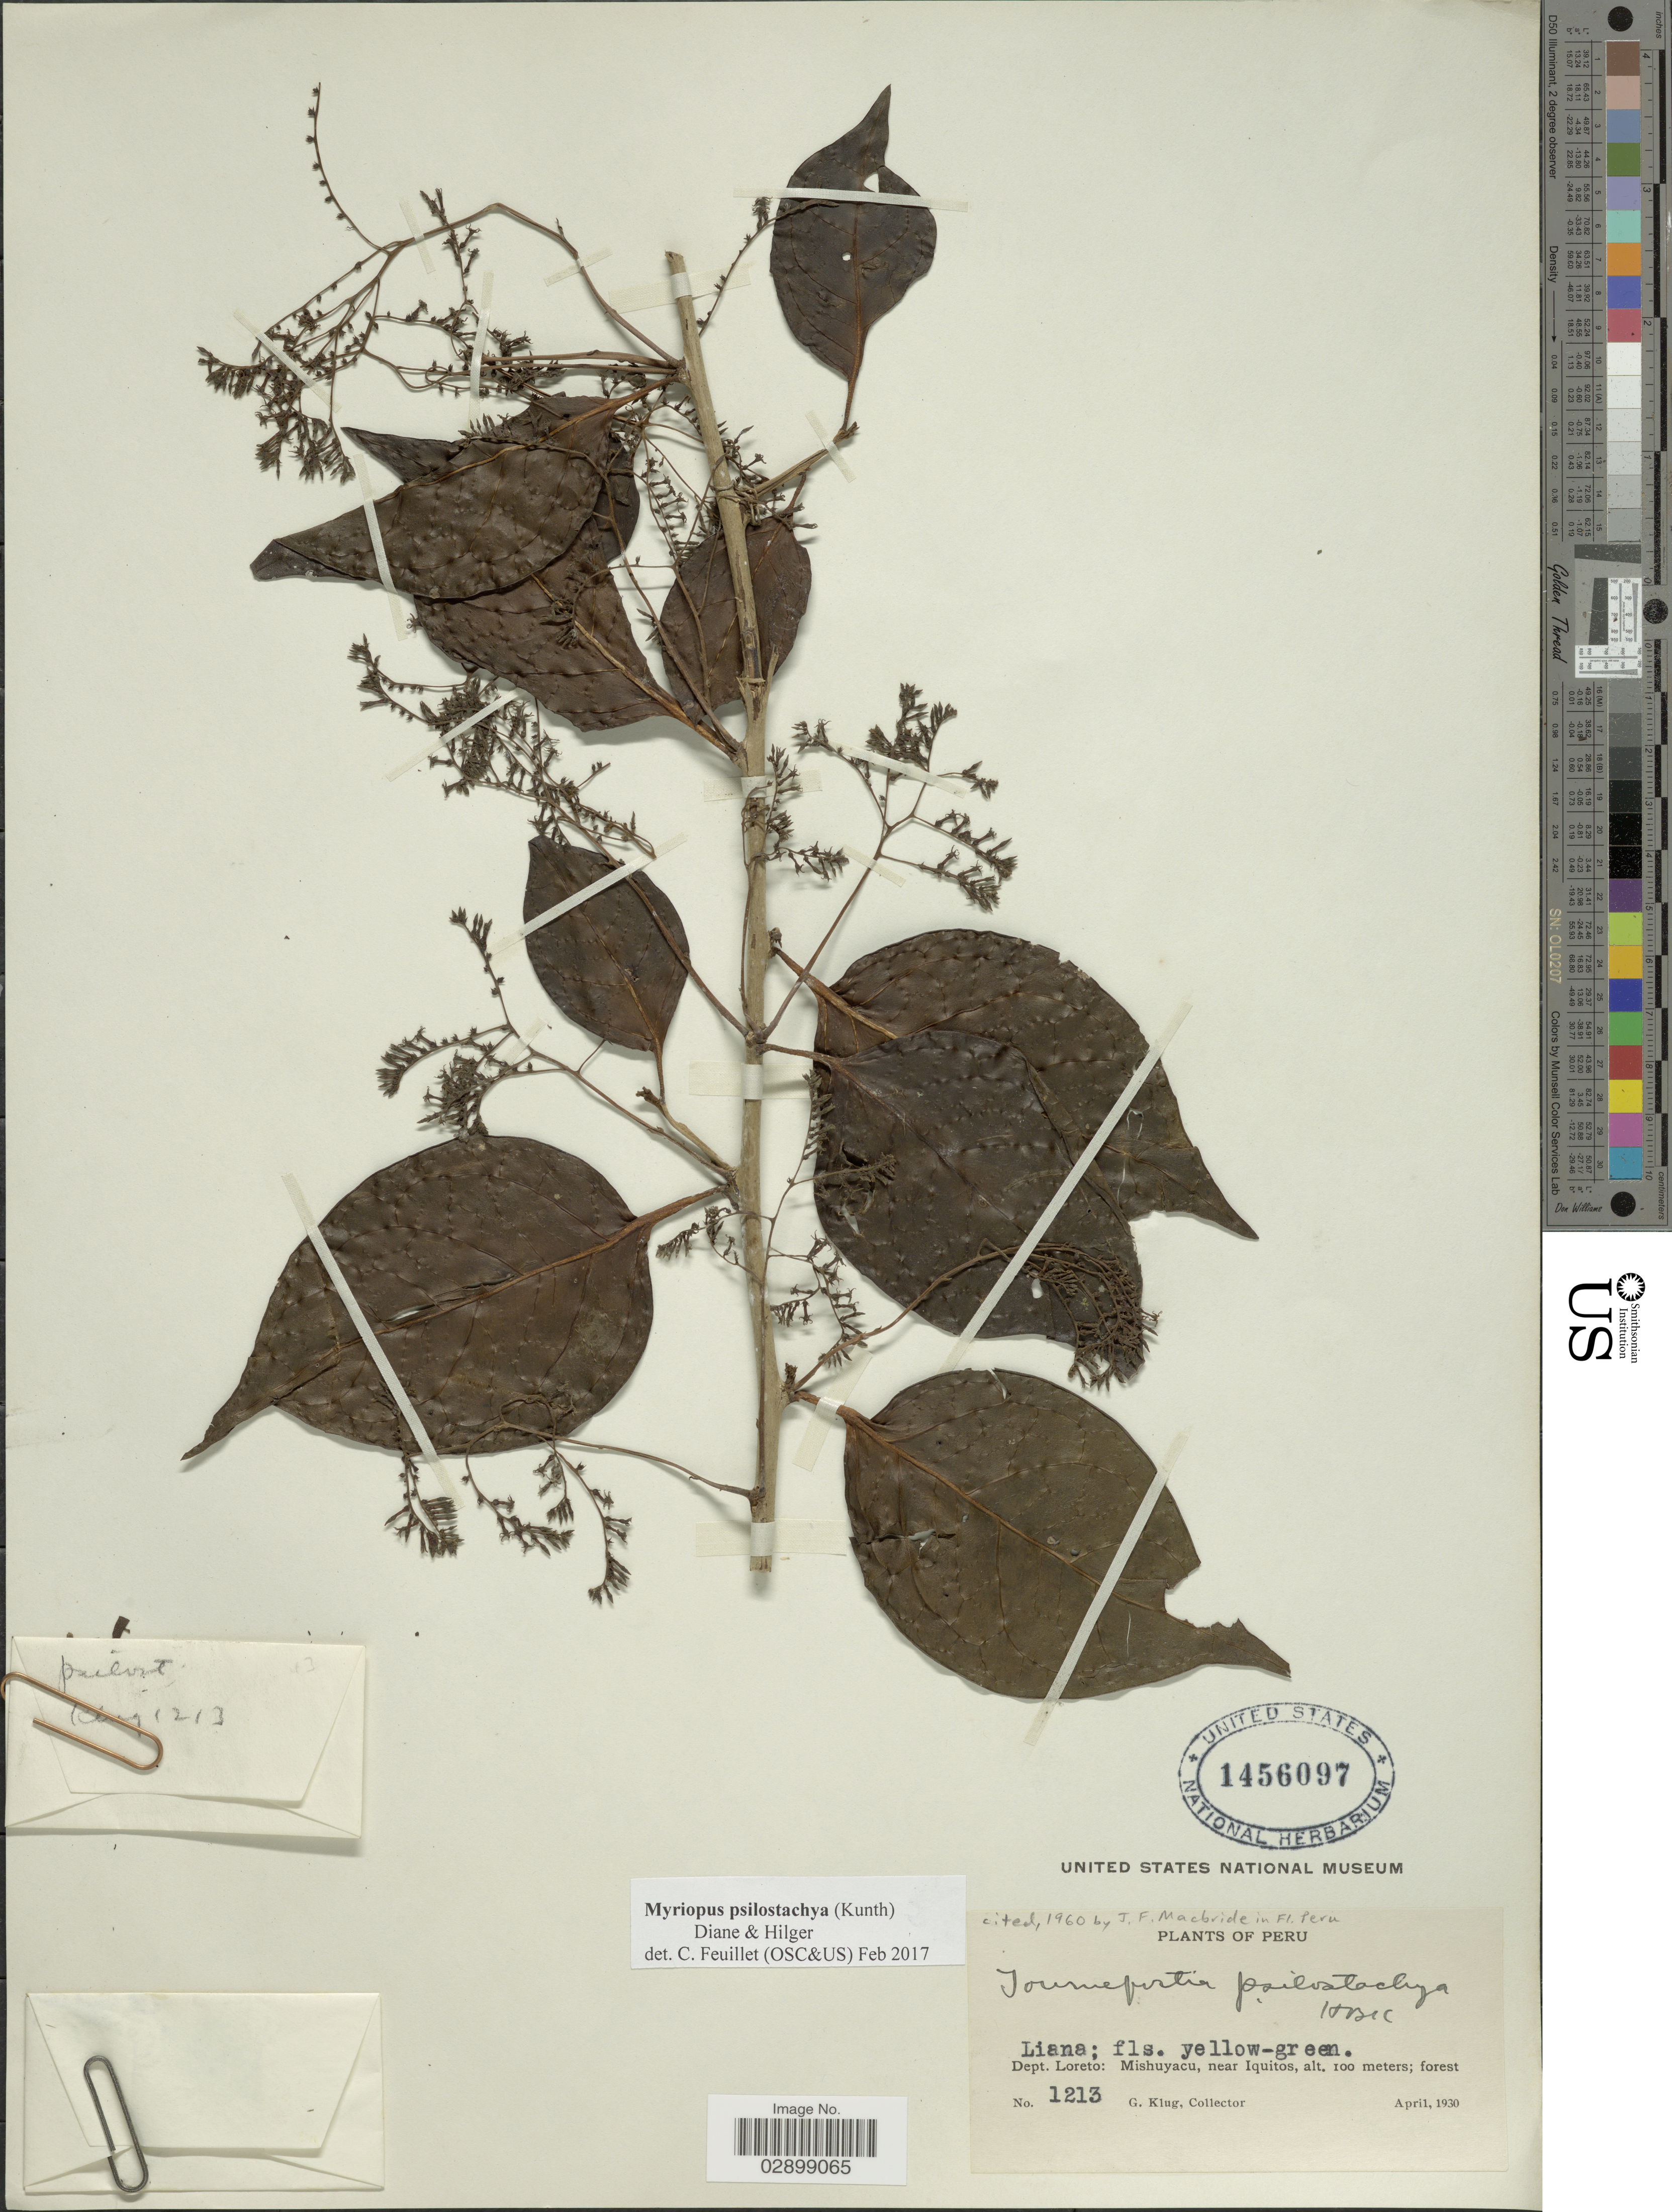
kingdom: Plantae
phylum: Tracheophyta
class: Magnoliopsida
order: Boraginales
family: Heliotropiaceae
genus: Myriopus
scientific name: Myriopus psilostachya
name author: (Kunth) Diane & Hilger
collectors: G. Klug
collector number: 1213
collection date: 1930-04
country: Peru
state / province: Loreto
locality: Dept. Loreto: Mishuyacu, near Iquitos.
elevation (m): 100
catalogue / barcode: US 1456097